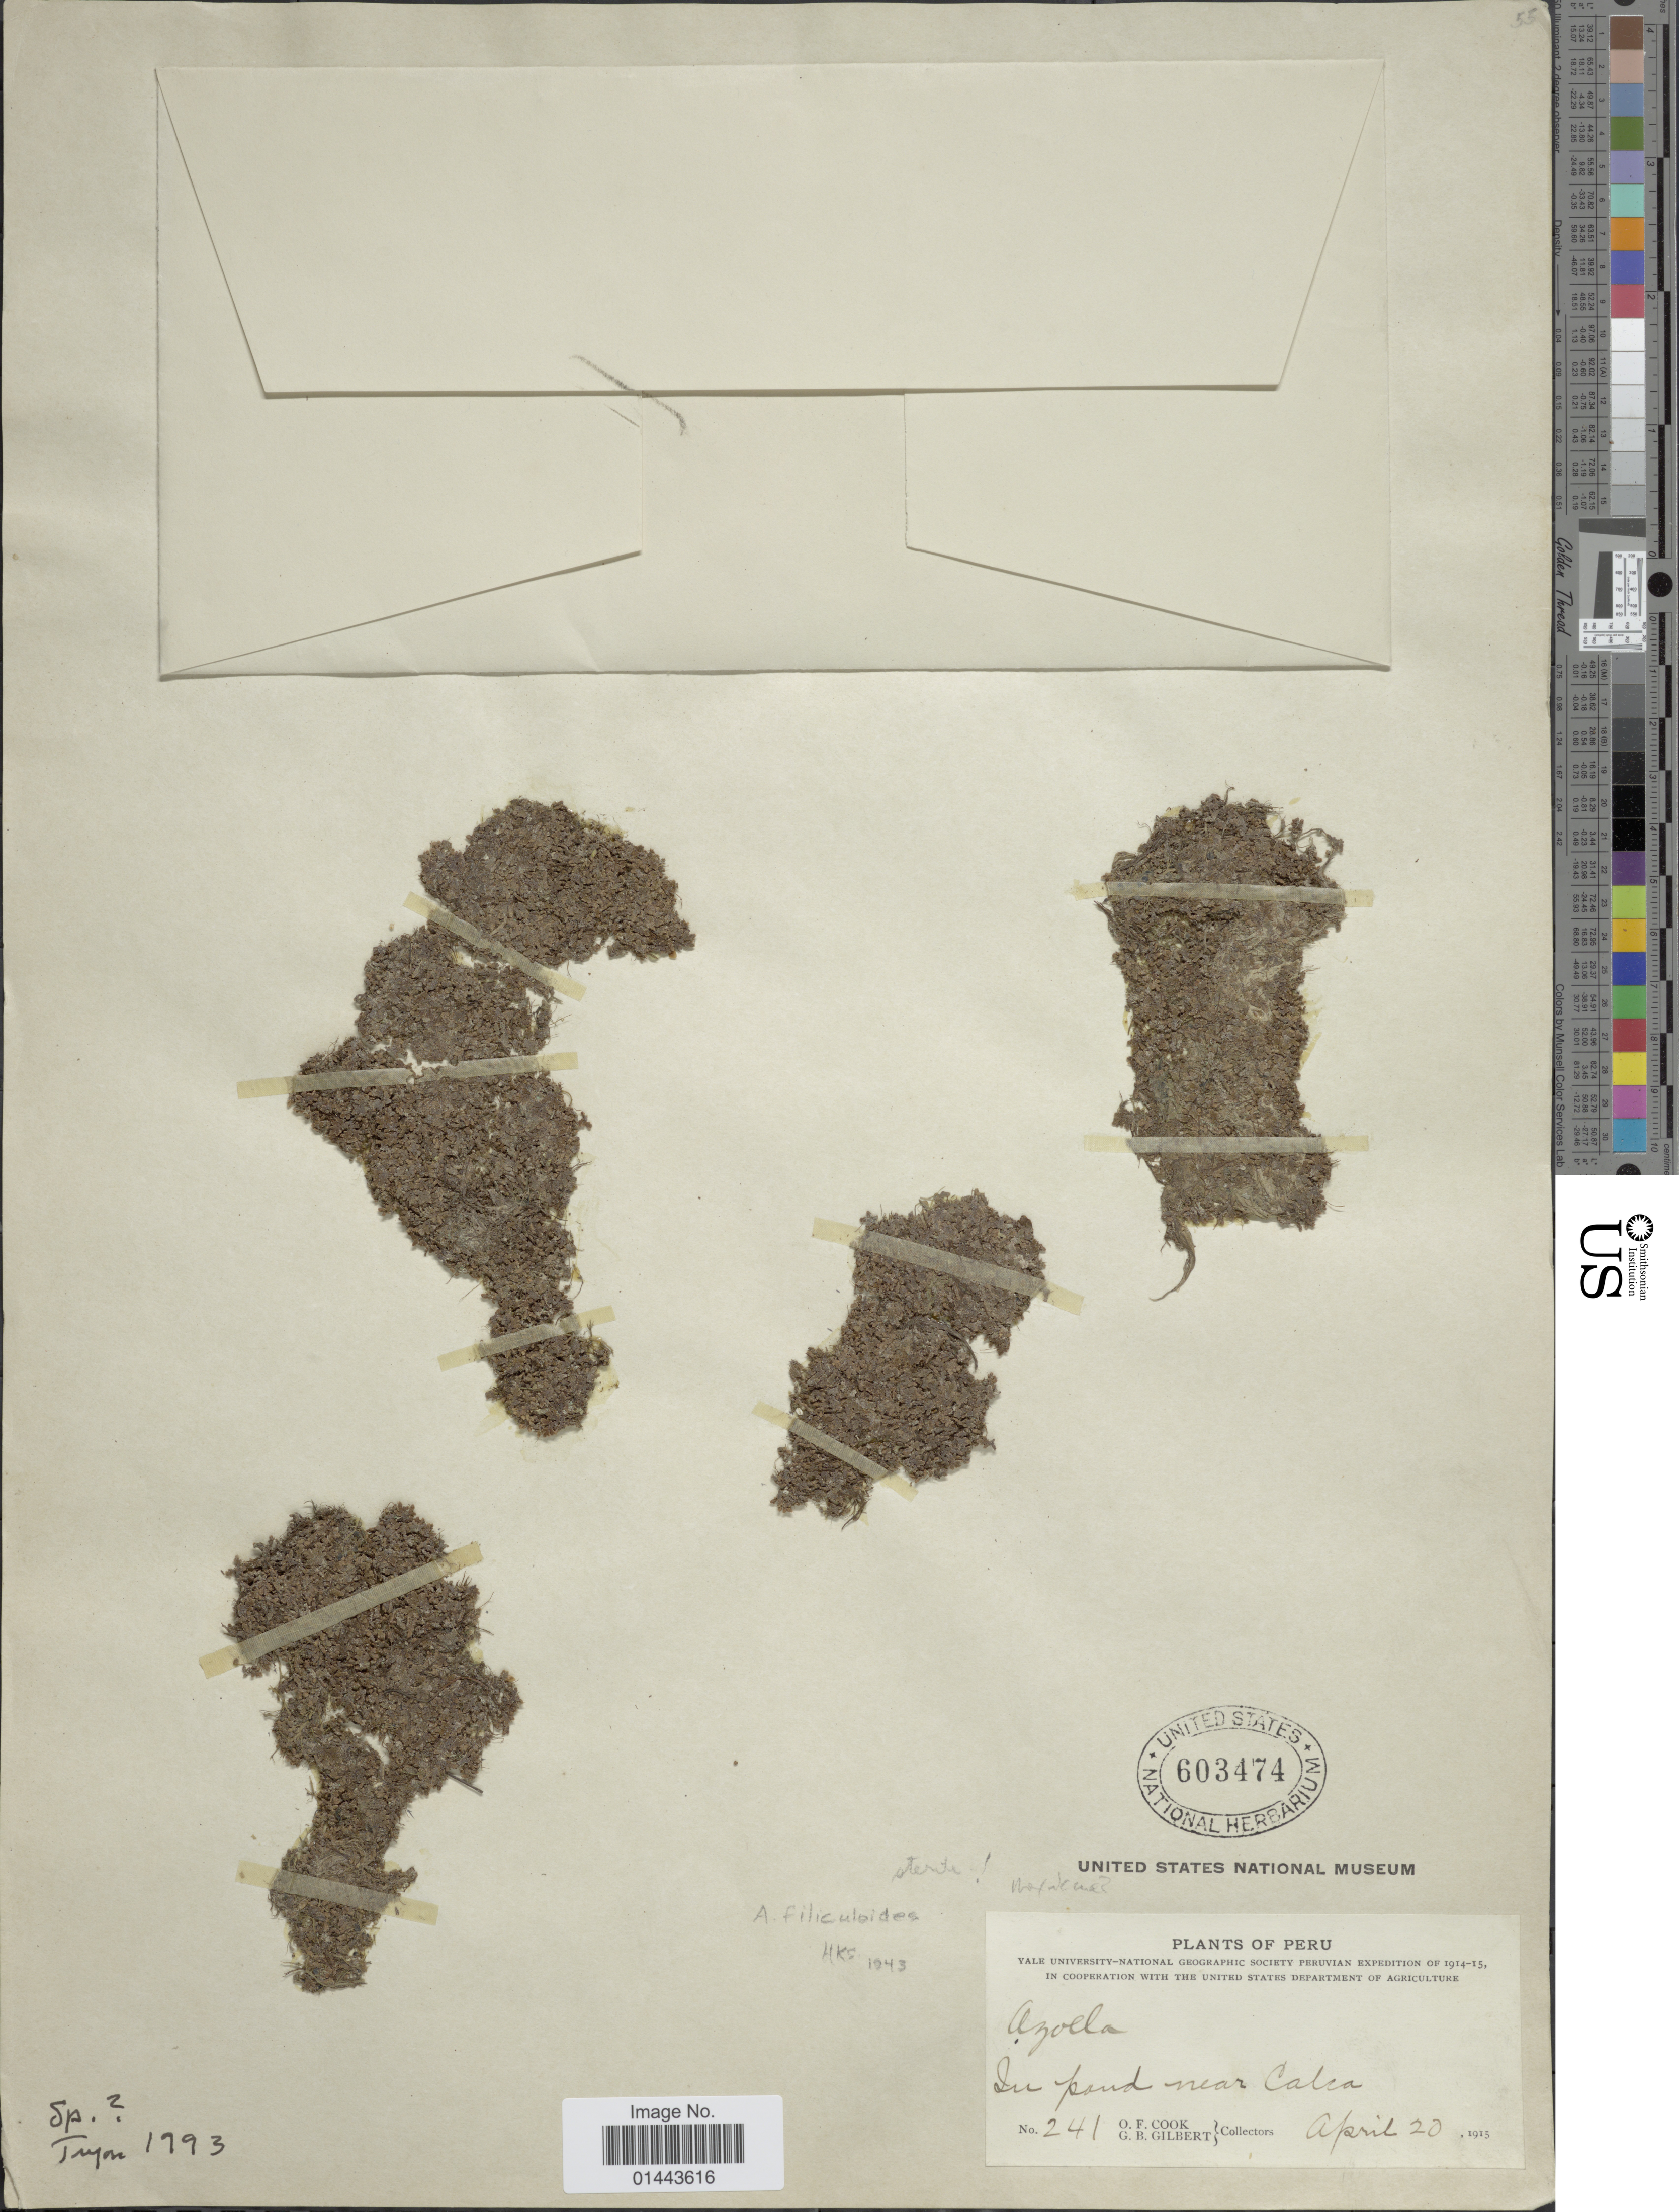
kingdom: Plantae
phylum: Tracheophyta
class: Polypodiopsida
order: Salviniales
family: Salviniaceae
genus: Azolla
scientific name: Azolla mexicana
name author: C. Presl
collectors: O. F. Cook & G. B. Gilbert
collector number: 241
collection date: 1915-04-20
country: Peru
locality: In pond near Calca.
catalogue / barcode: US 603474